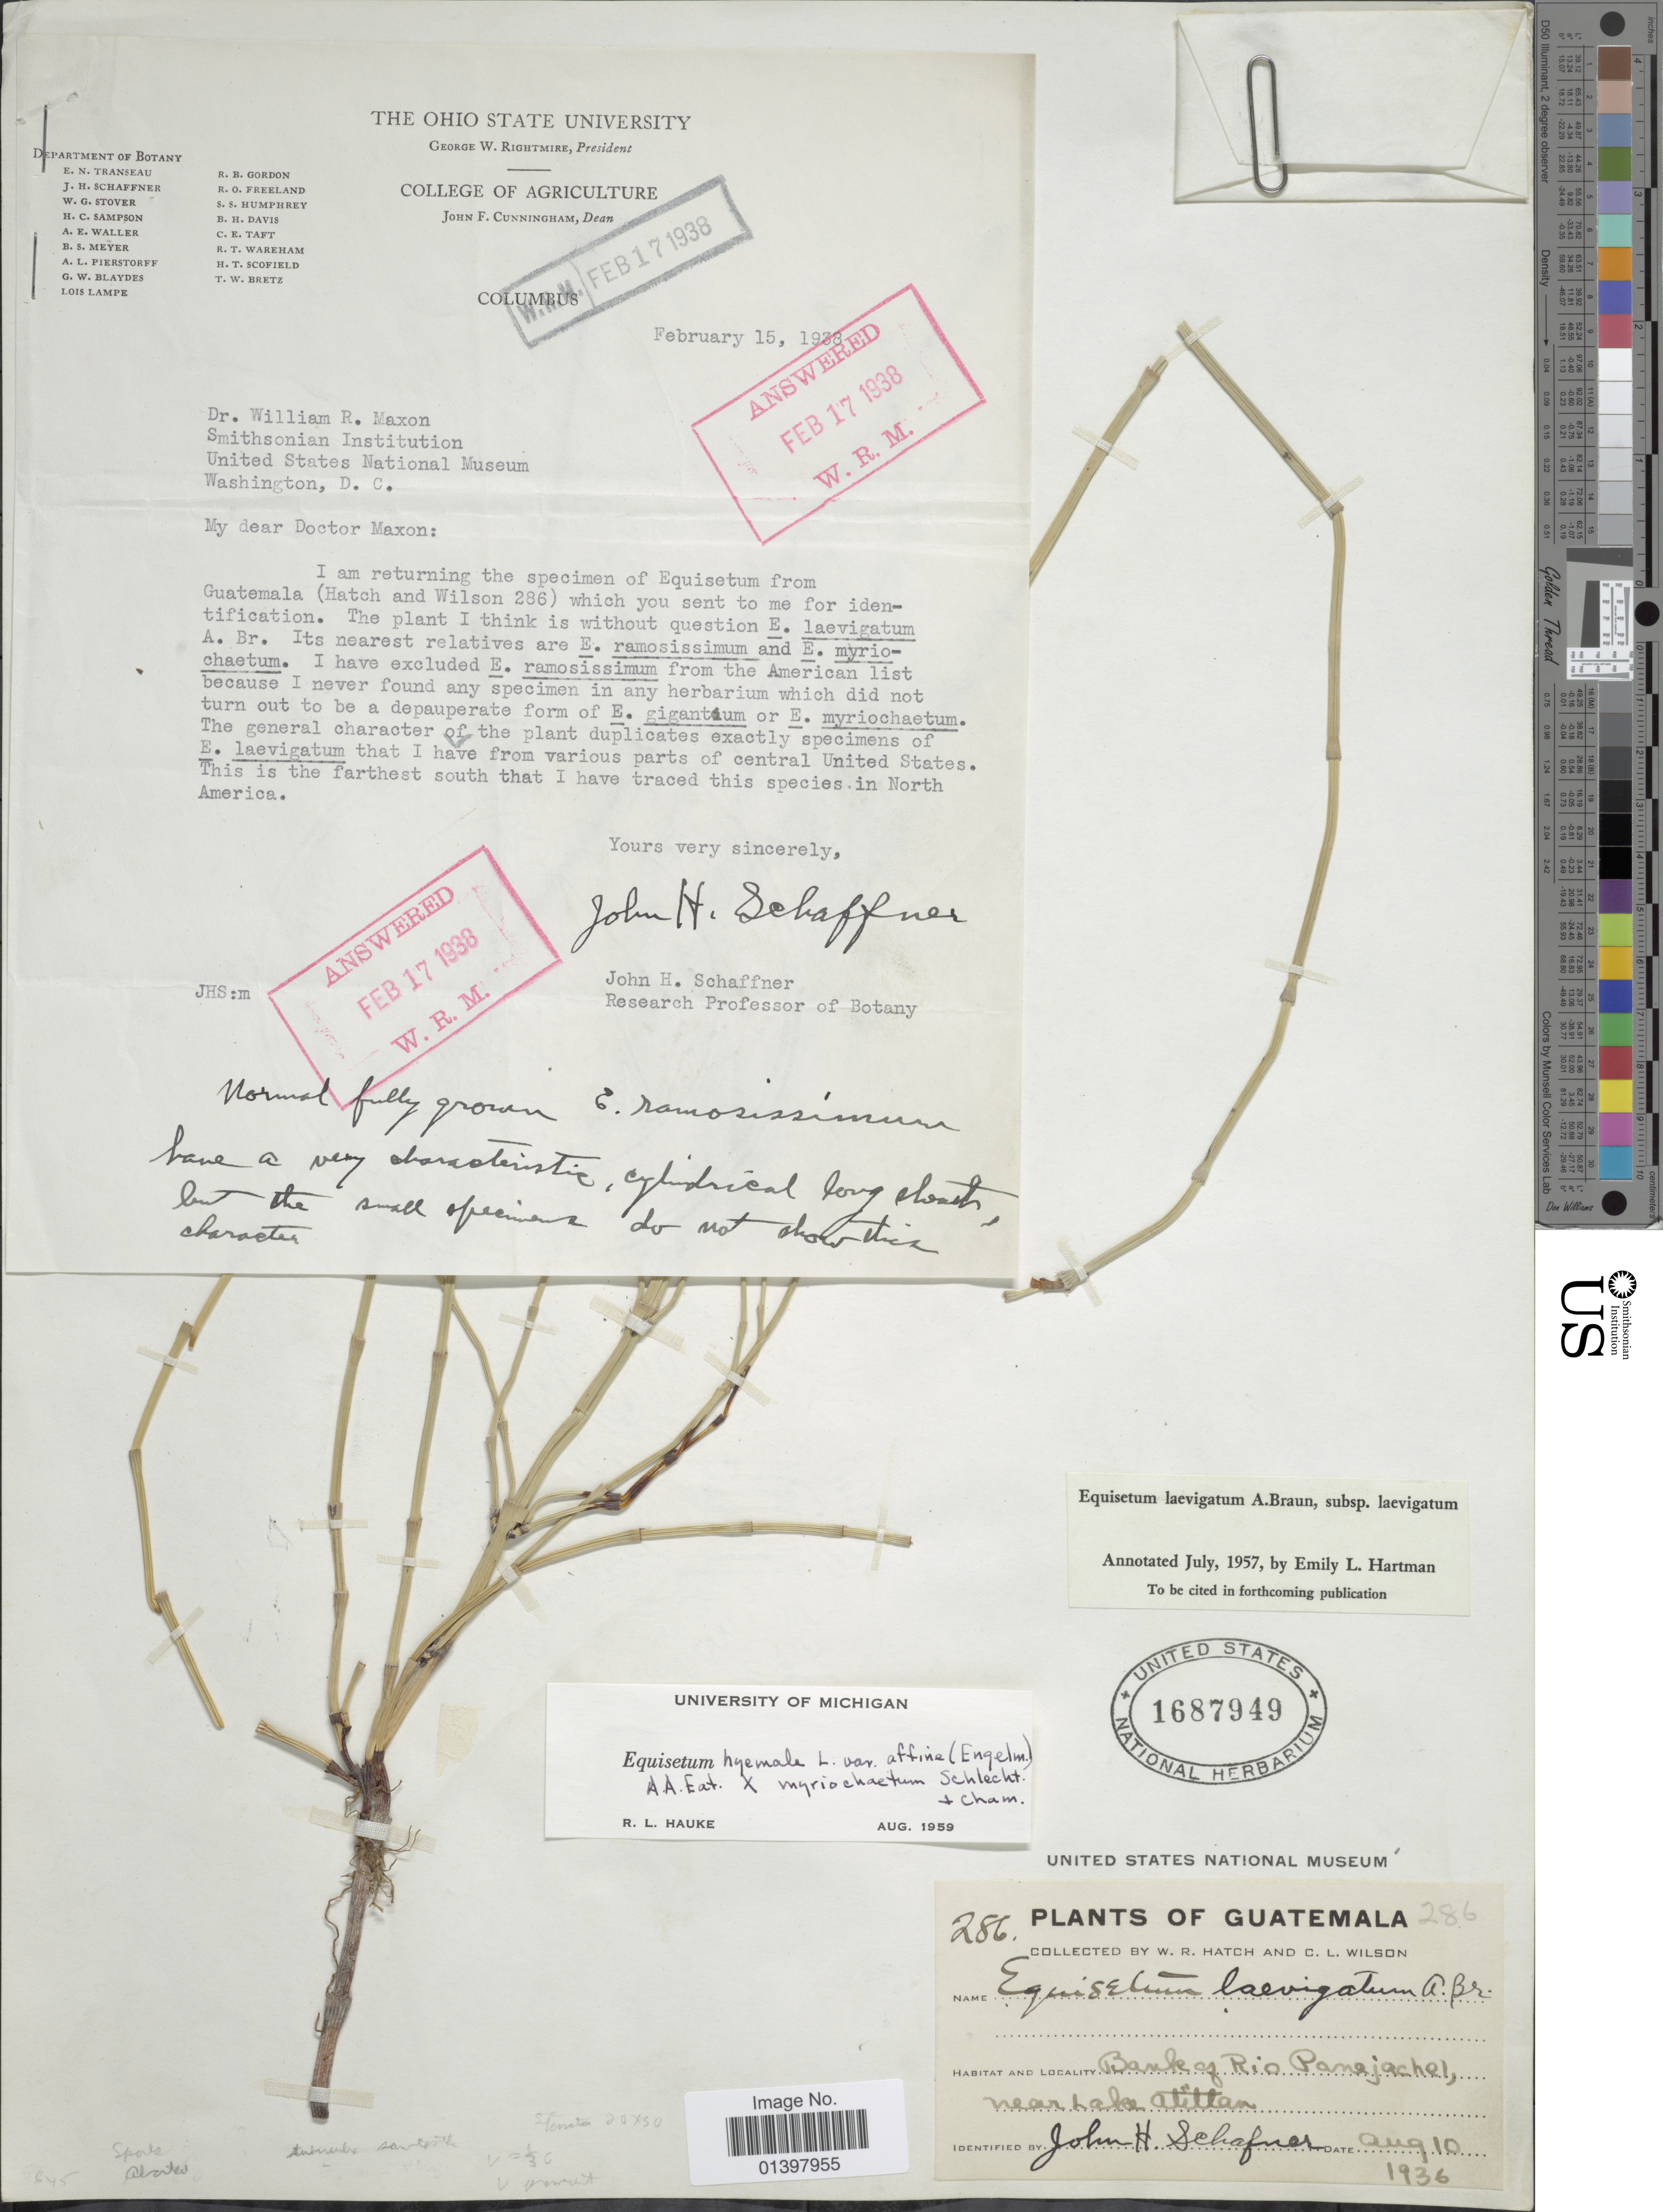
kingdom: Plantae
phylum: Tracheophyta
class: Polypodiopsida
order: Equisetales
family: Equisetaceae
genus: Equisetum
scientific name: Equisetum hyemale x E. myriochaetum Schltdl. & Cham.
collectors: W. Hatch & C. L. Wilson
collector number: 286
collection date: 1936-08-10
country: Guatemala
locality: Bank of Rio Panajachel, near Lake Atitlan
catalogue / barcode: US 1687949